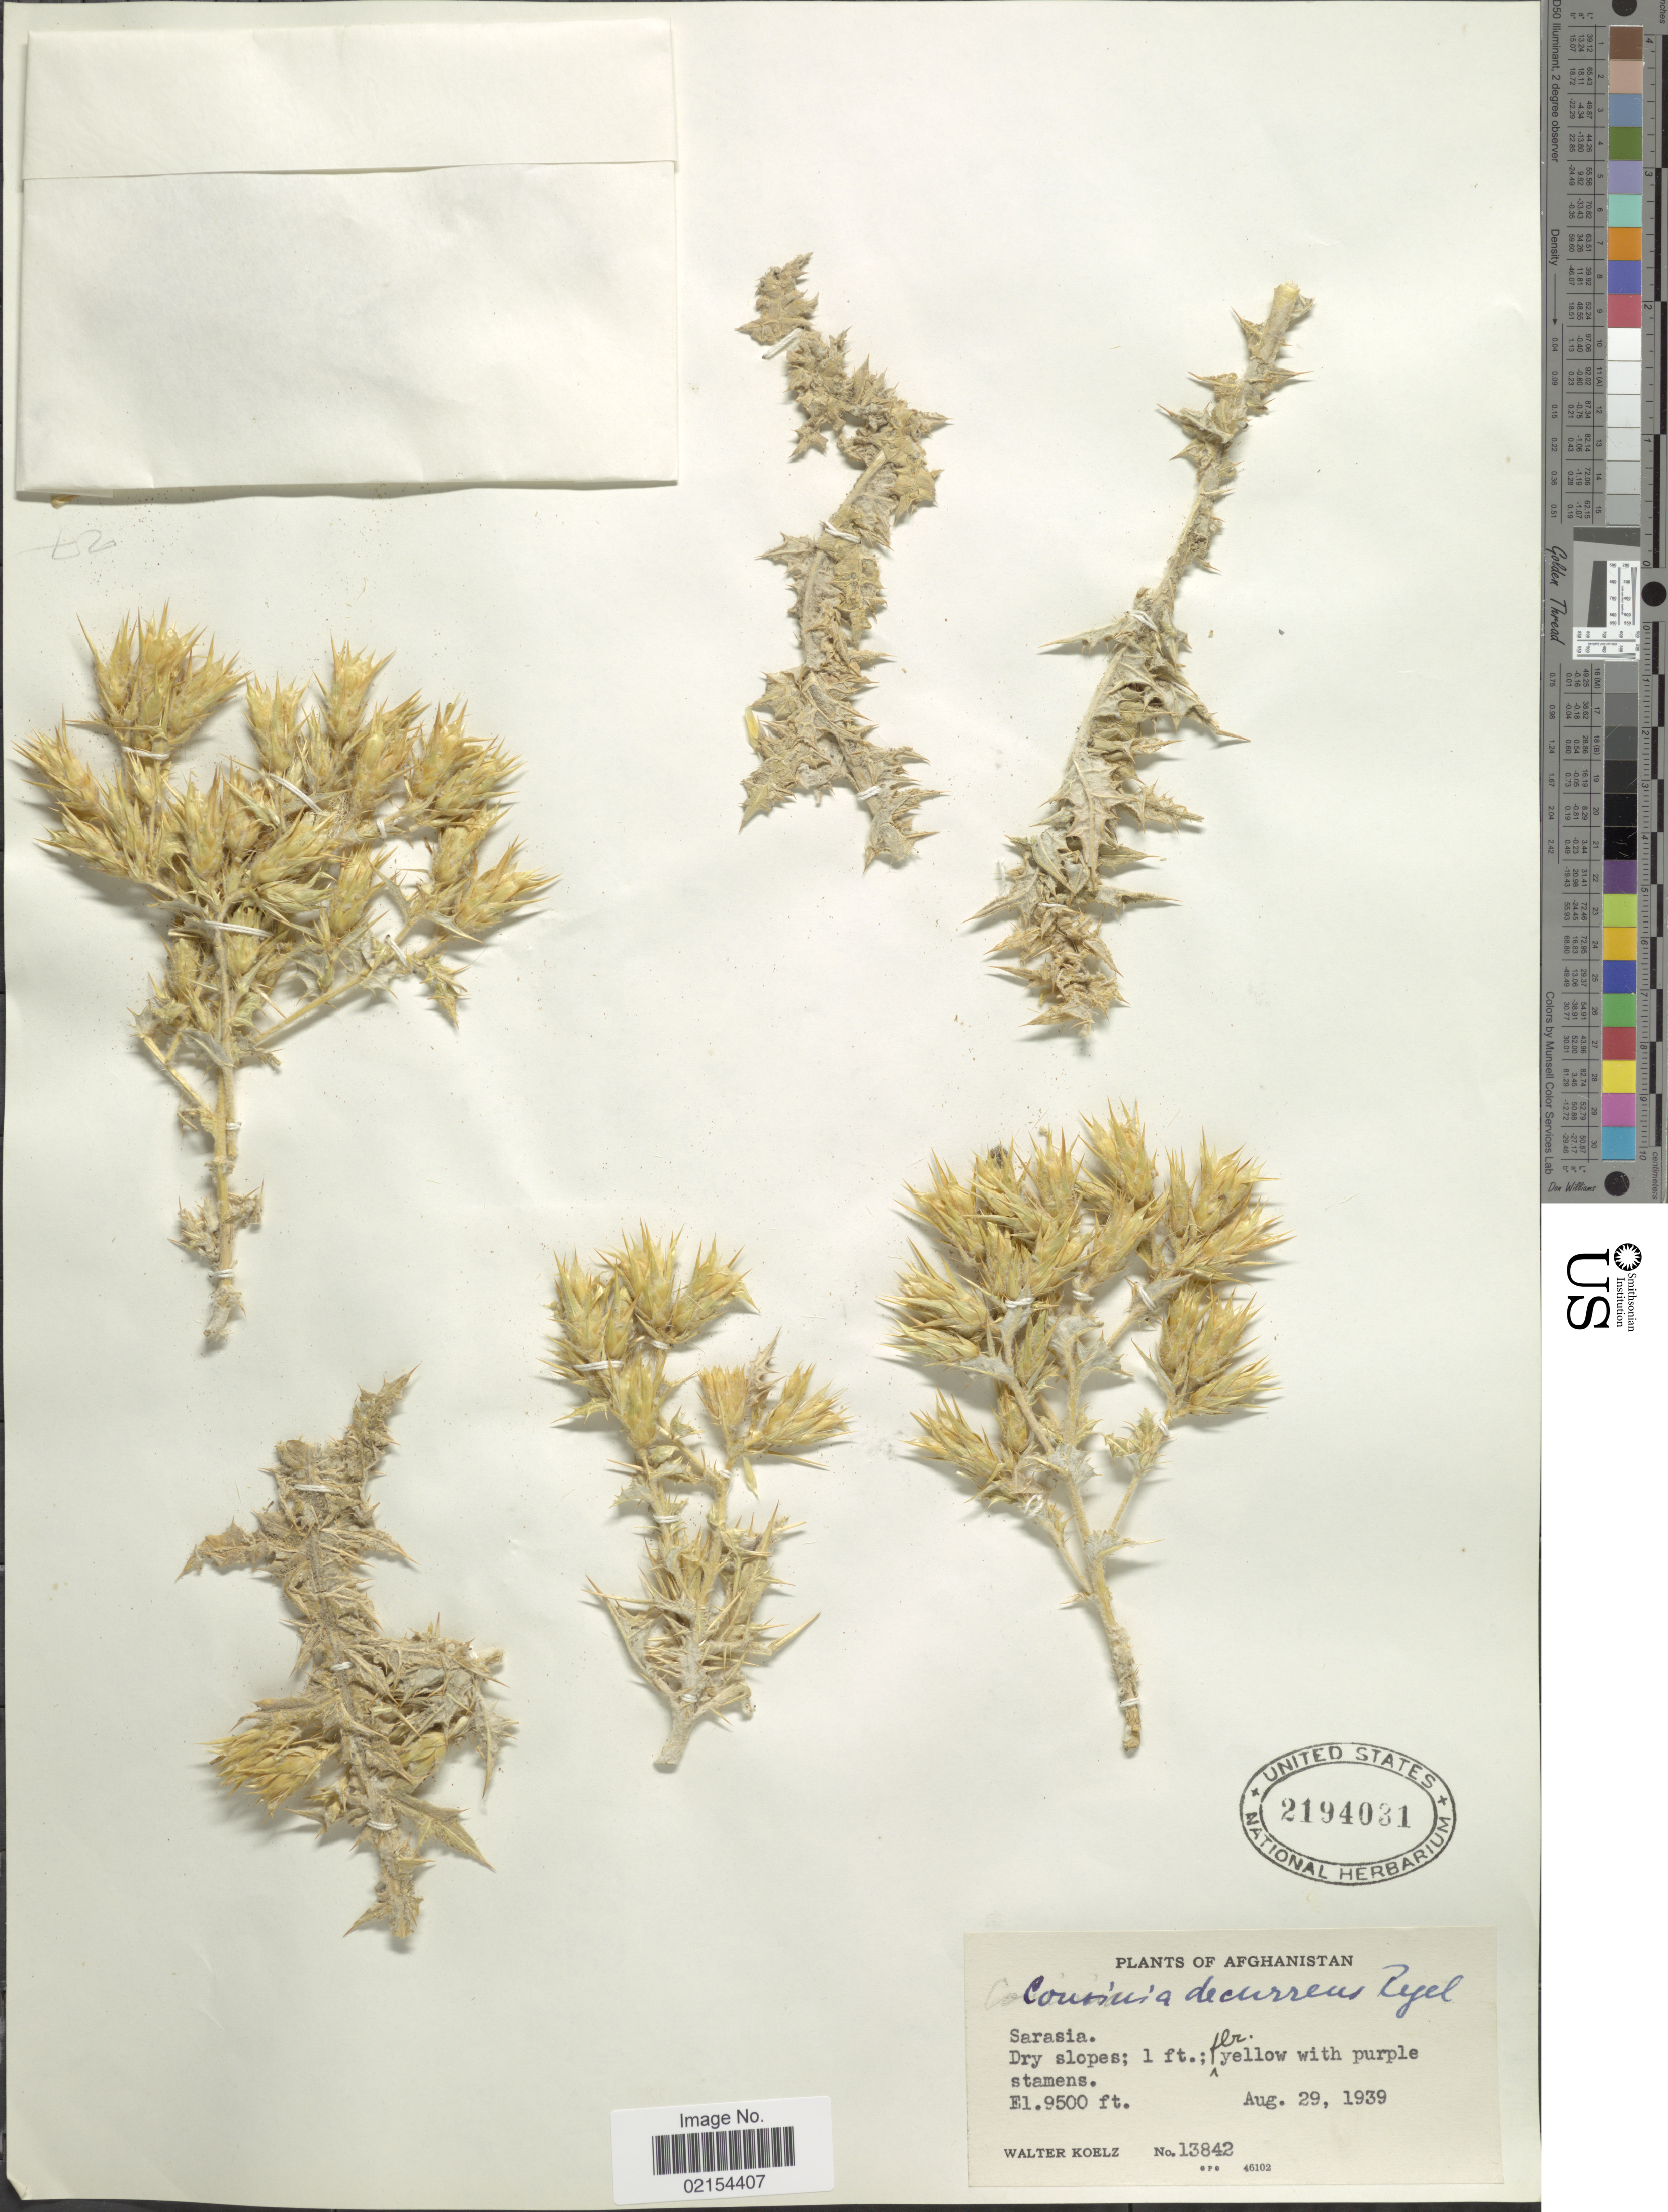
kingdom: Plantae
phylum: Tracheophyta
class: Magnoliopsida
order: Asterales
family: Asteraceae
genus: Cousinia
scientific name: Cousinia decurrens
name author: Regel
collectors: W. N. Koelz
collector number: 13842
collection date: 1963-08-29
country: Afghanistan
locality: Sarasia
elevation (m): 2896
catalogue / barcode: US 2194031